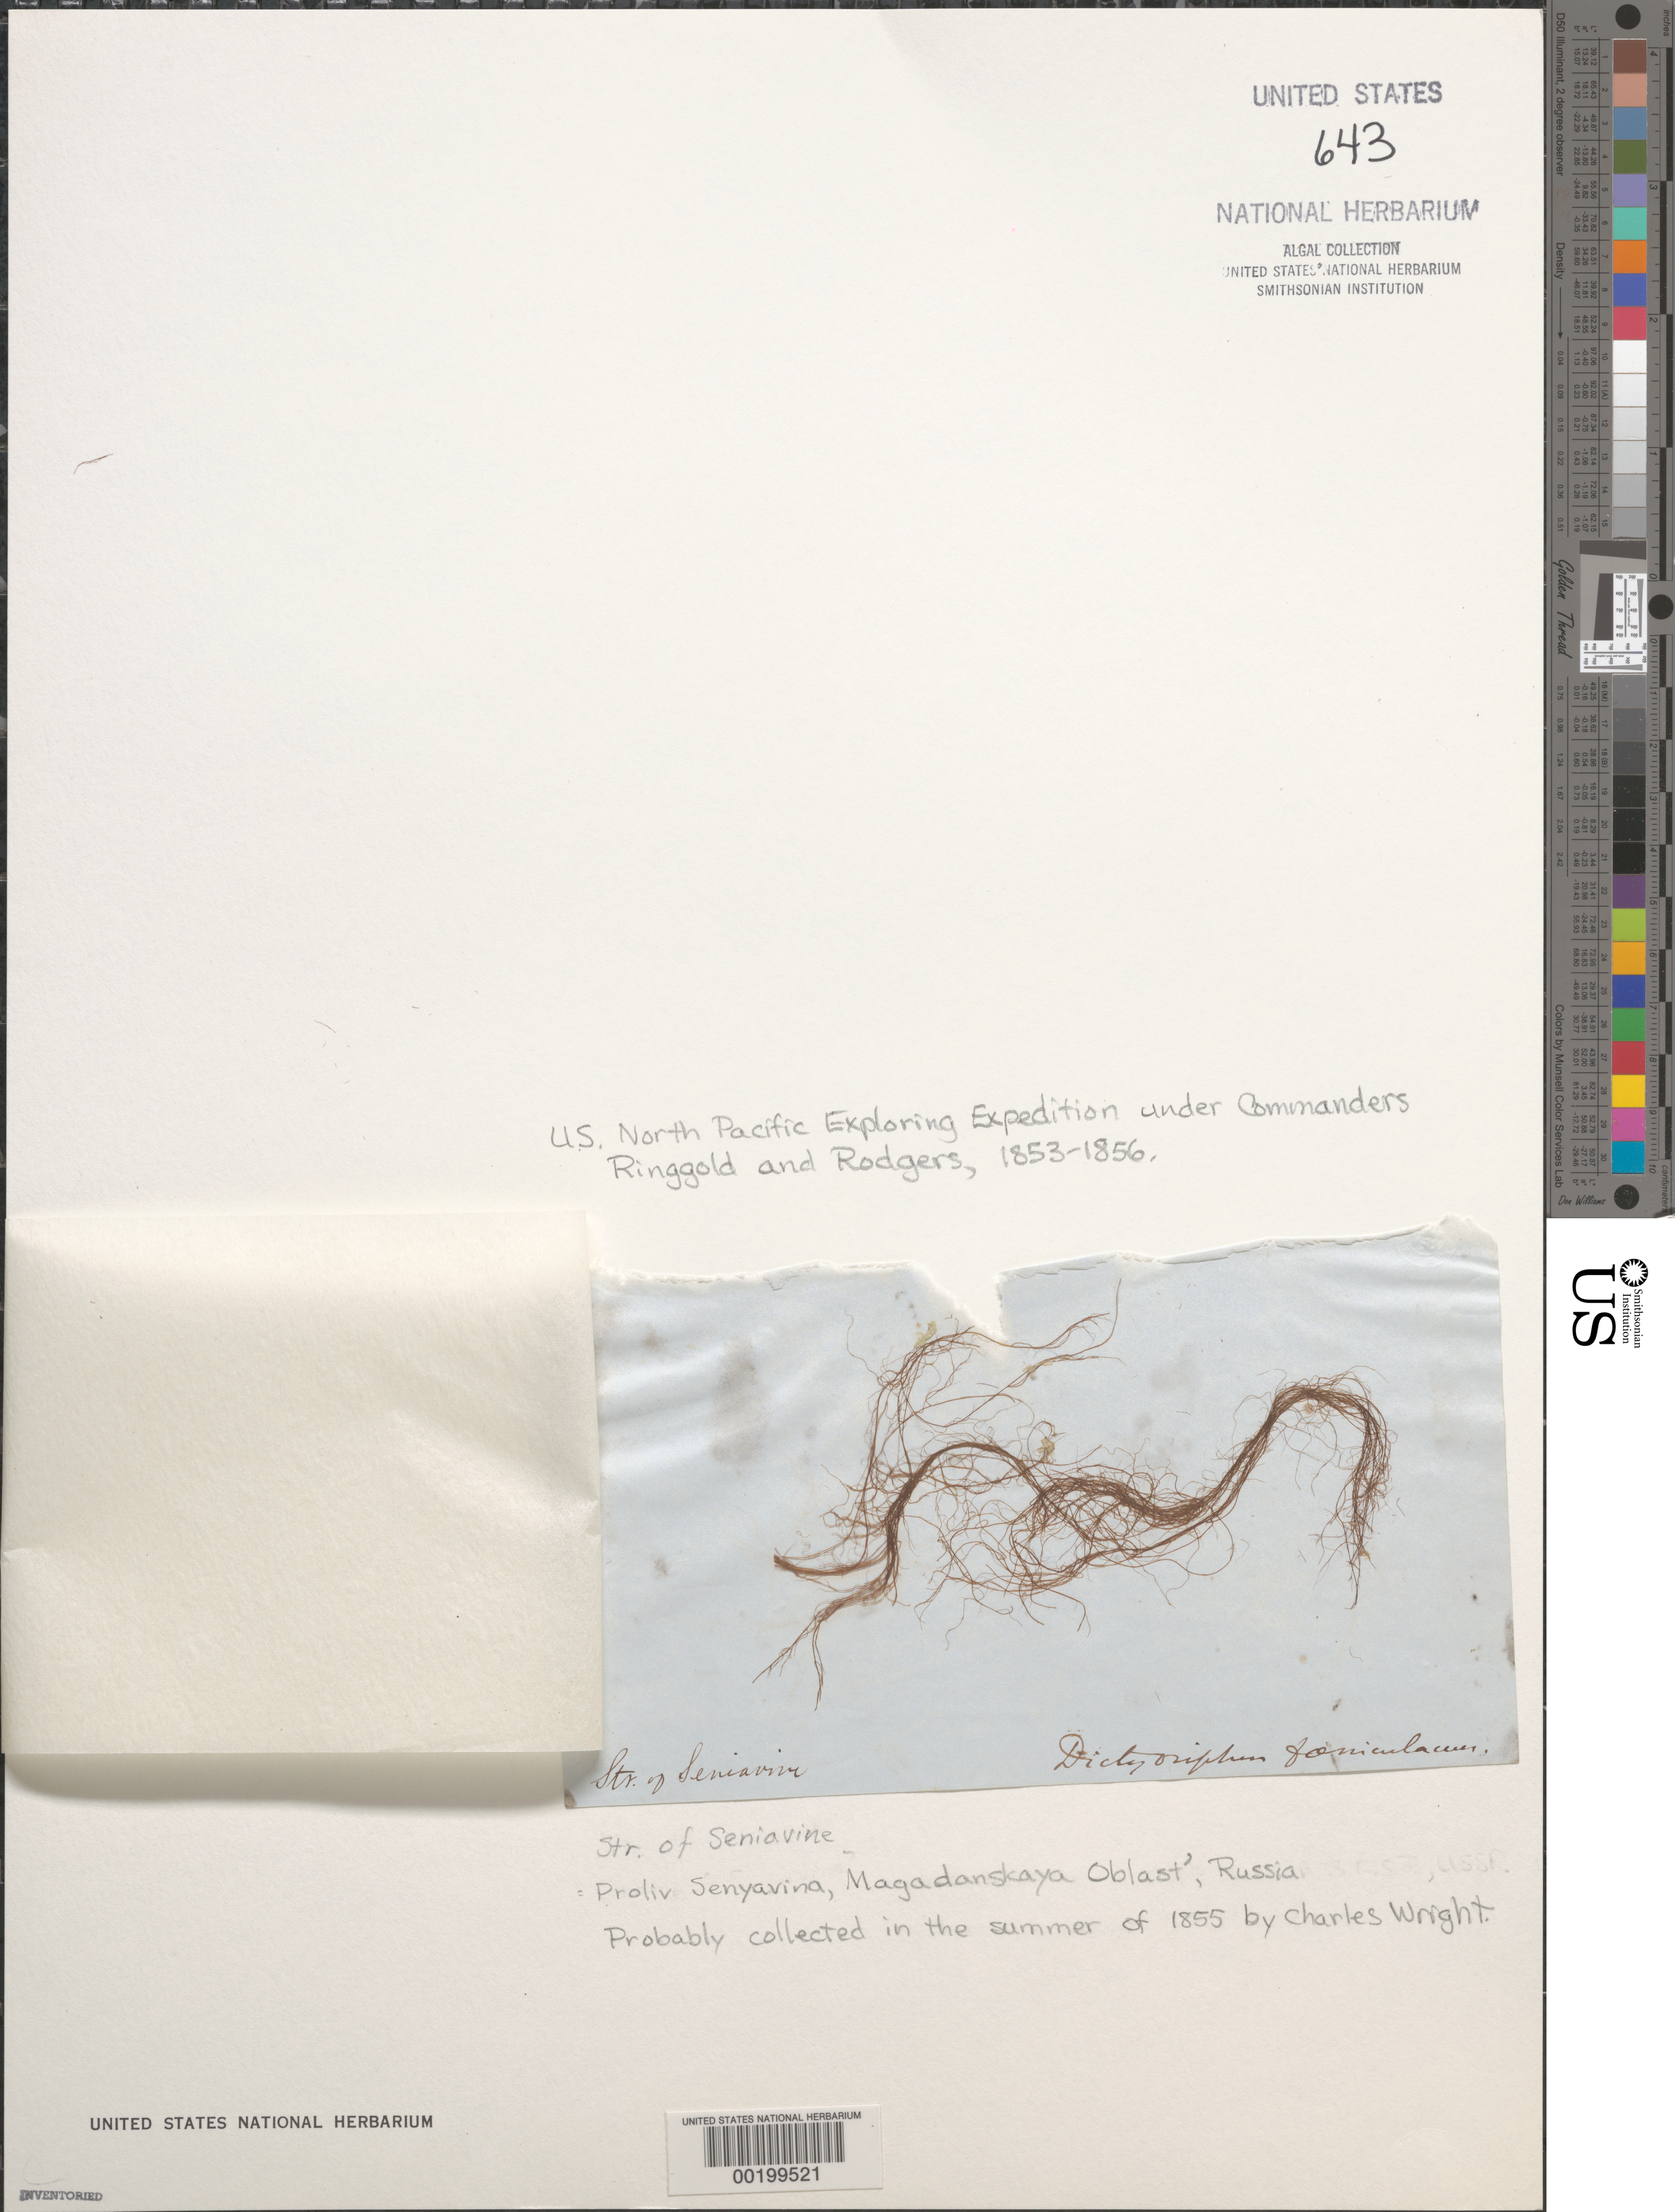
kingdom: Chromista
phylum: Ochrophyta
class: Phaeophyceae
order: Dictyosiphonales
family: Dictyosiphonaceae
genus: Dictyosiphon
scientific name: Dictyosiphon foeniculaceus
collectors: C. Wright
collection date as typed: Sum 1855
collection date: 1855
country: Russian Federation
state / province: Chukotka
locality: Proliv Senyavina (Str. of Seniavine)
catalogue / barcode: US 643